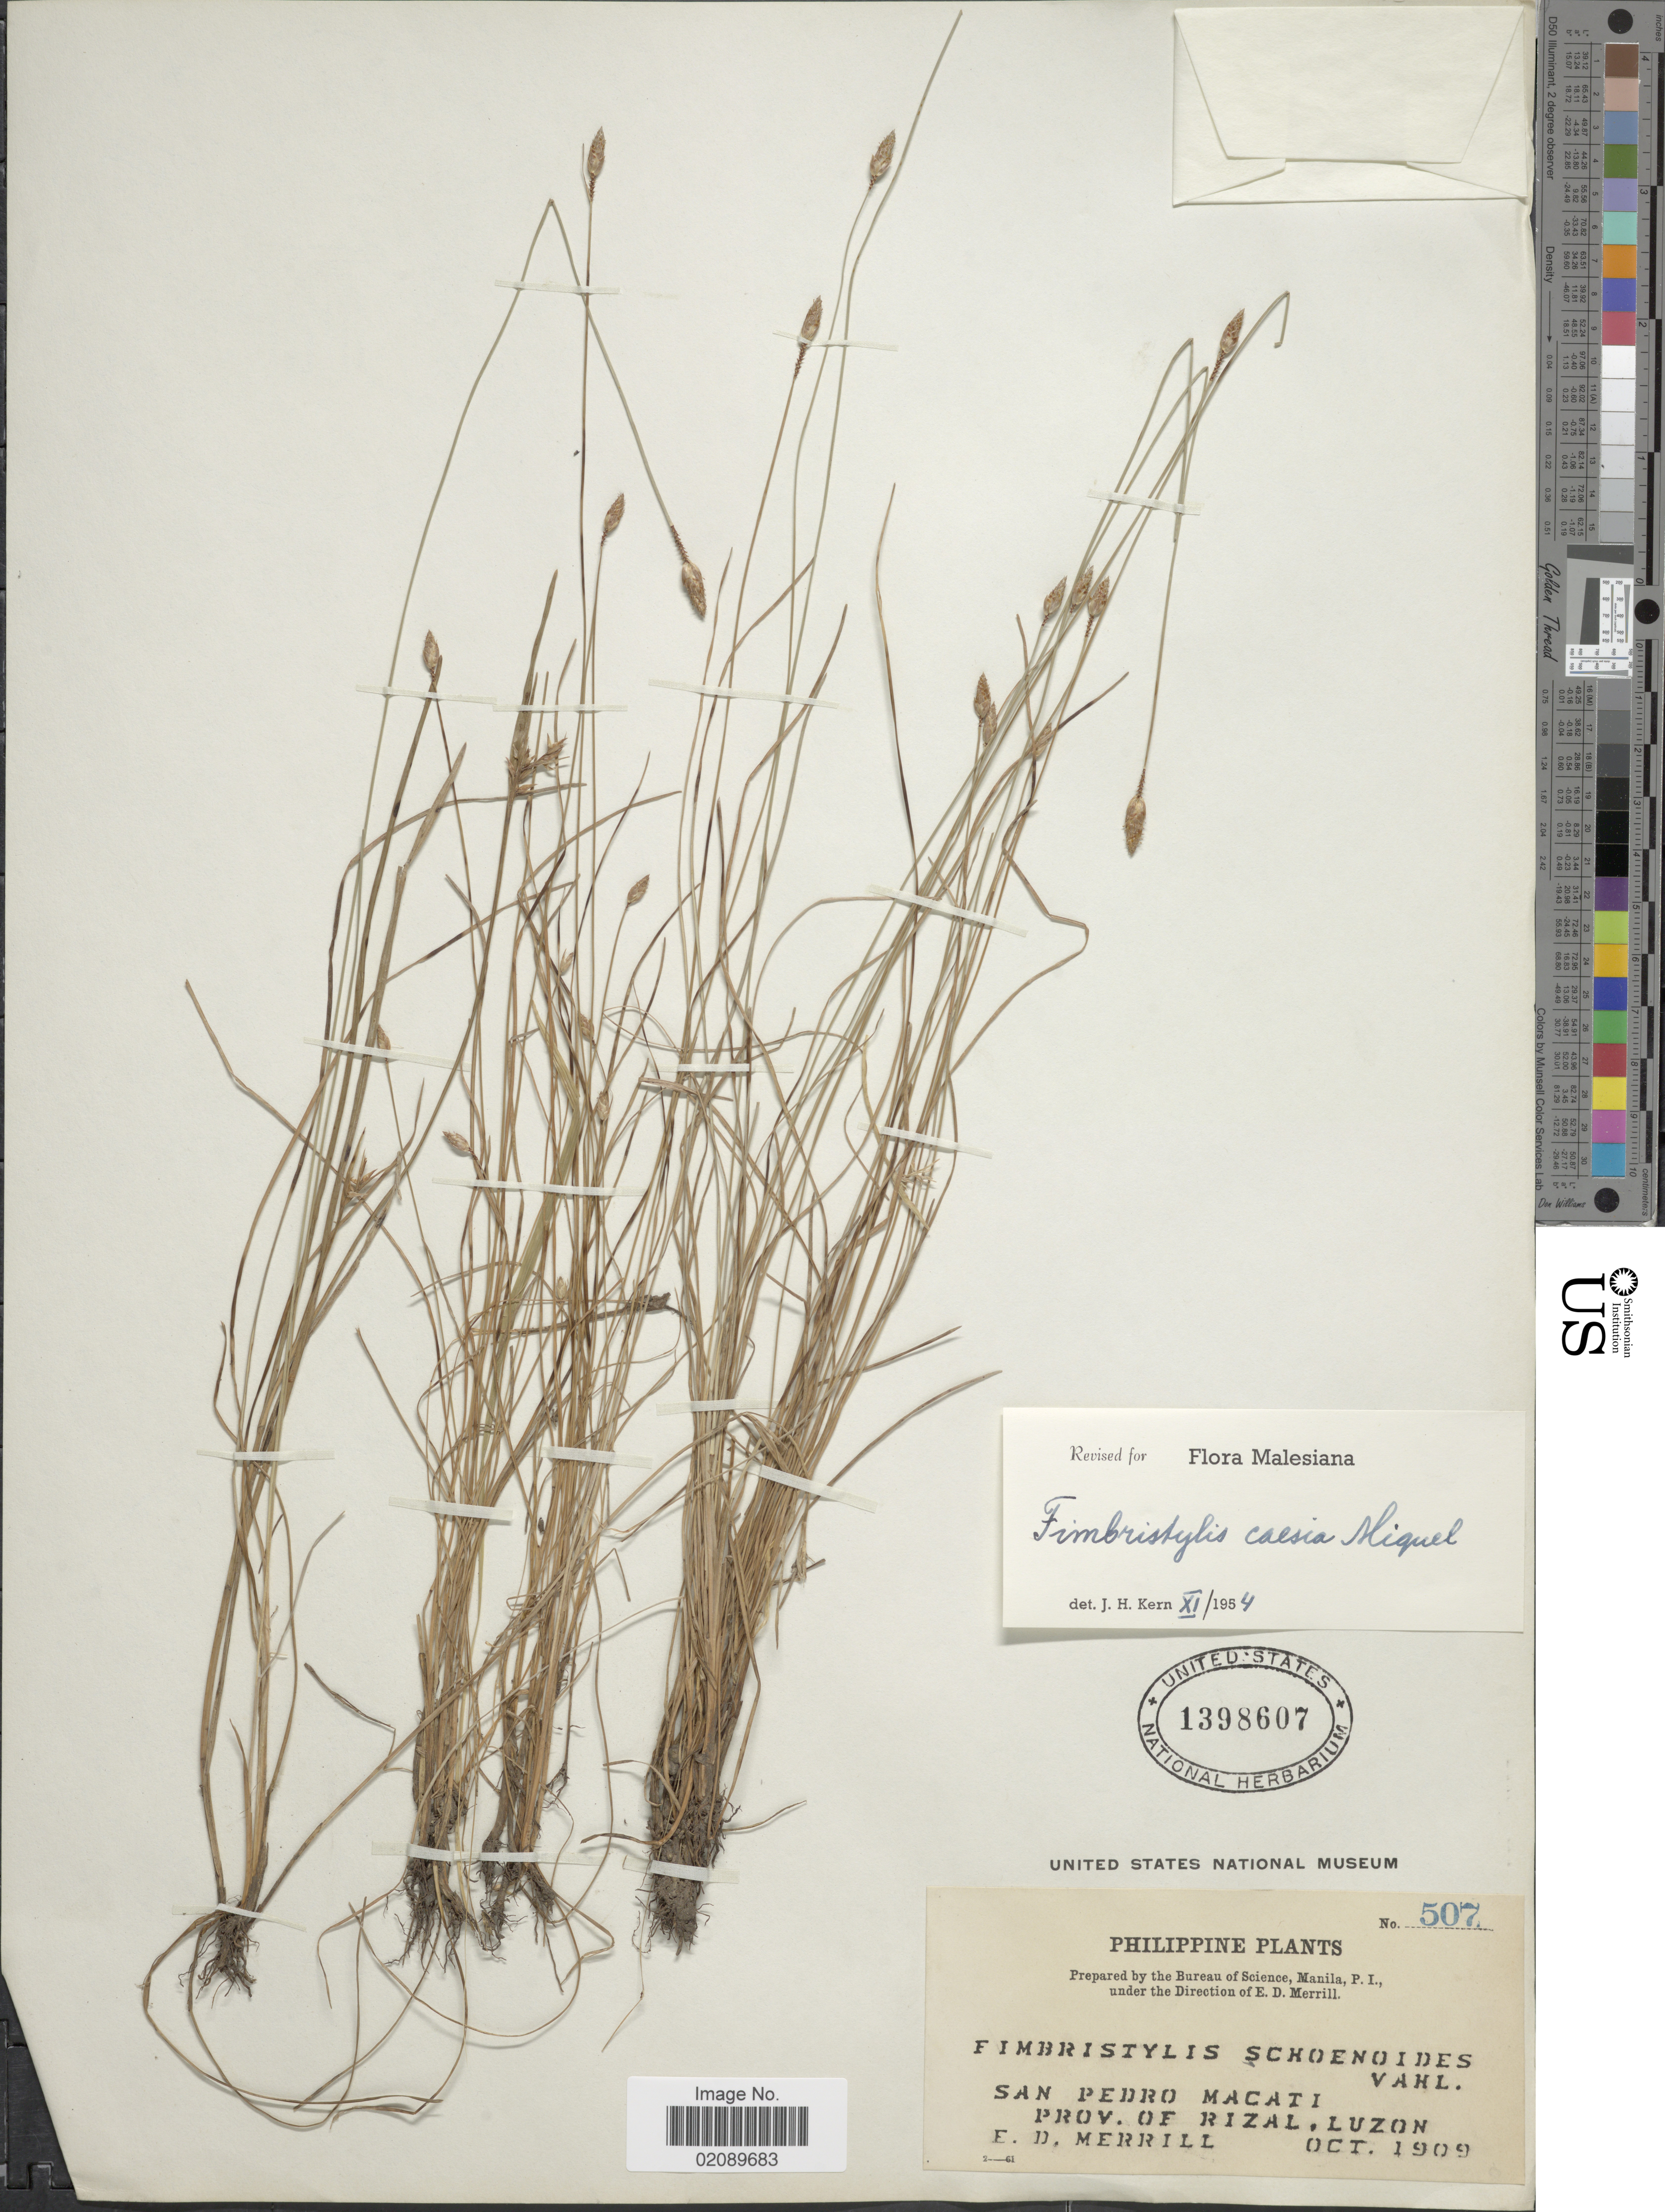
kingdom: Plantae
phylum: Tracheophyta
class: Liliopsida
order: Poales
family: Cyperaceae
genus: Fimbristylis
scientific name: Fimbristylis caesia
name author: Miq.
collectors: E. D. Merrill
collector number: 507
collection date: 1909-10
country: Philippines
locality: San Pedro Macati, Prov. of Rizal, Luzon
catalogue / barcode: US 1398607